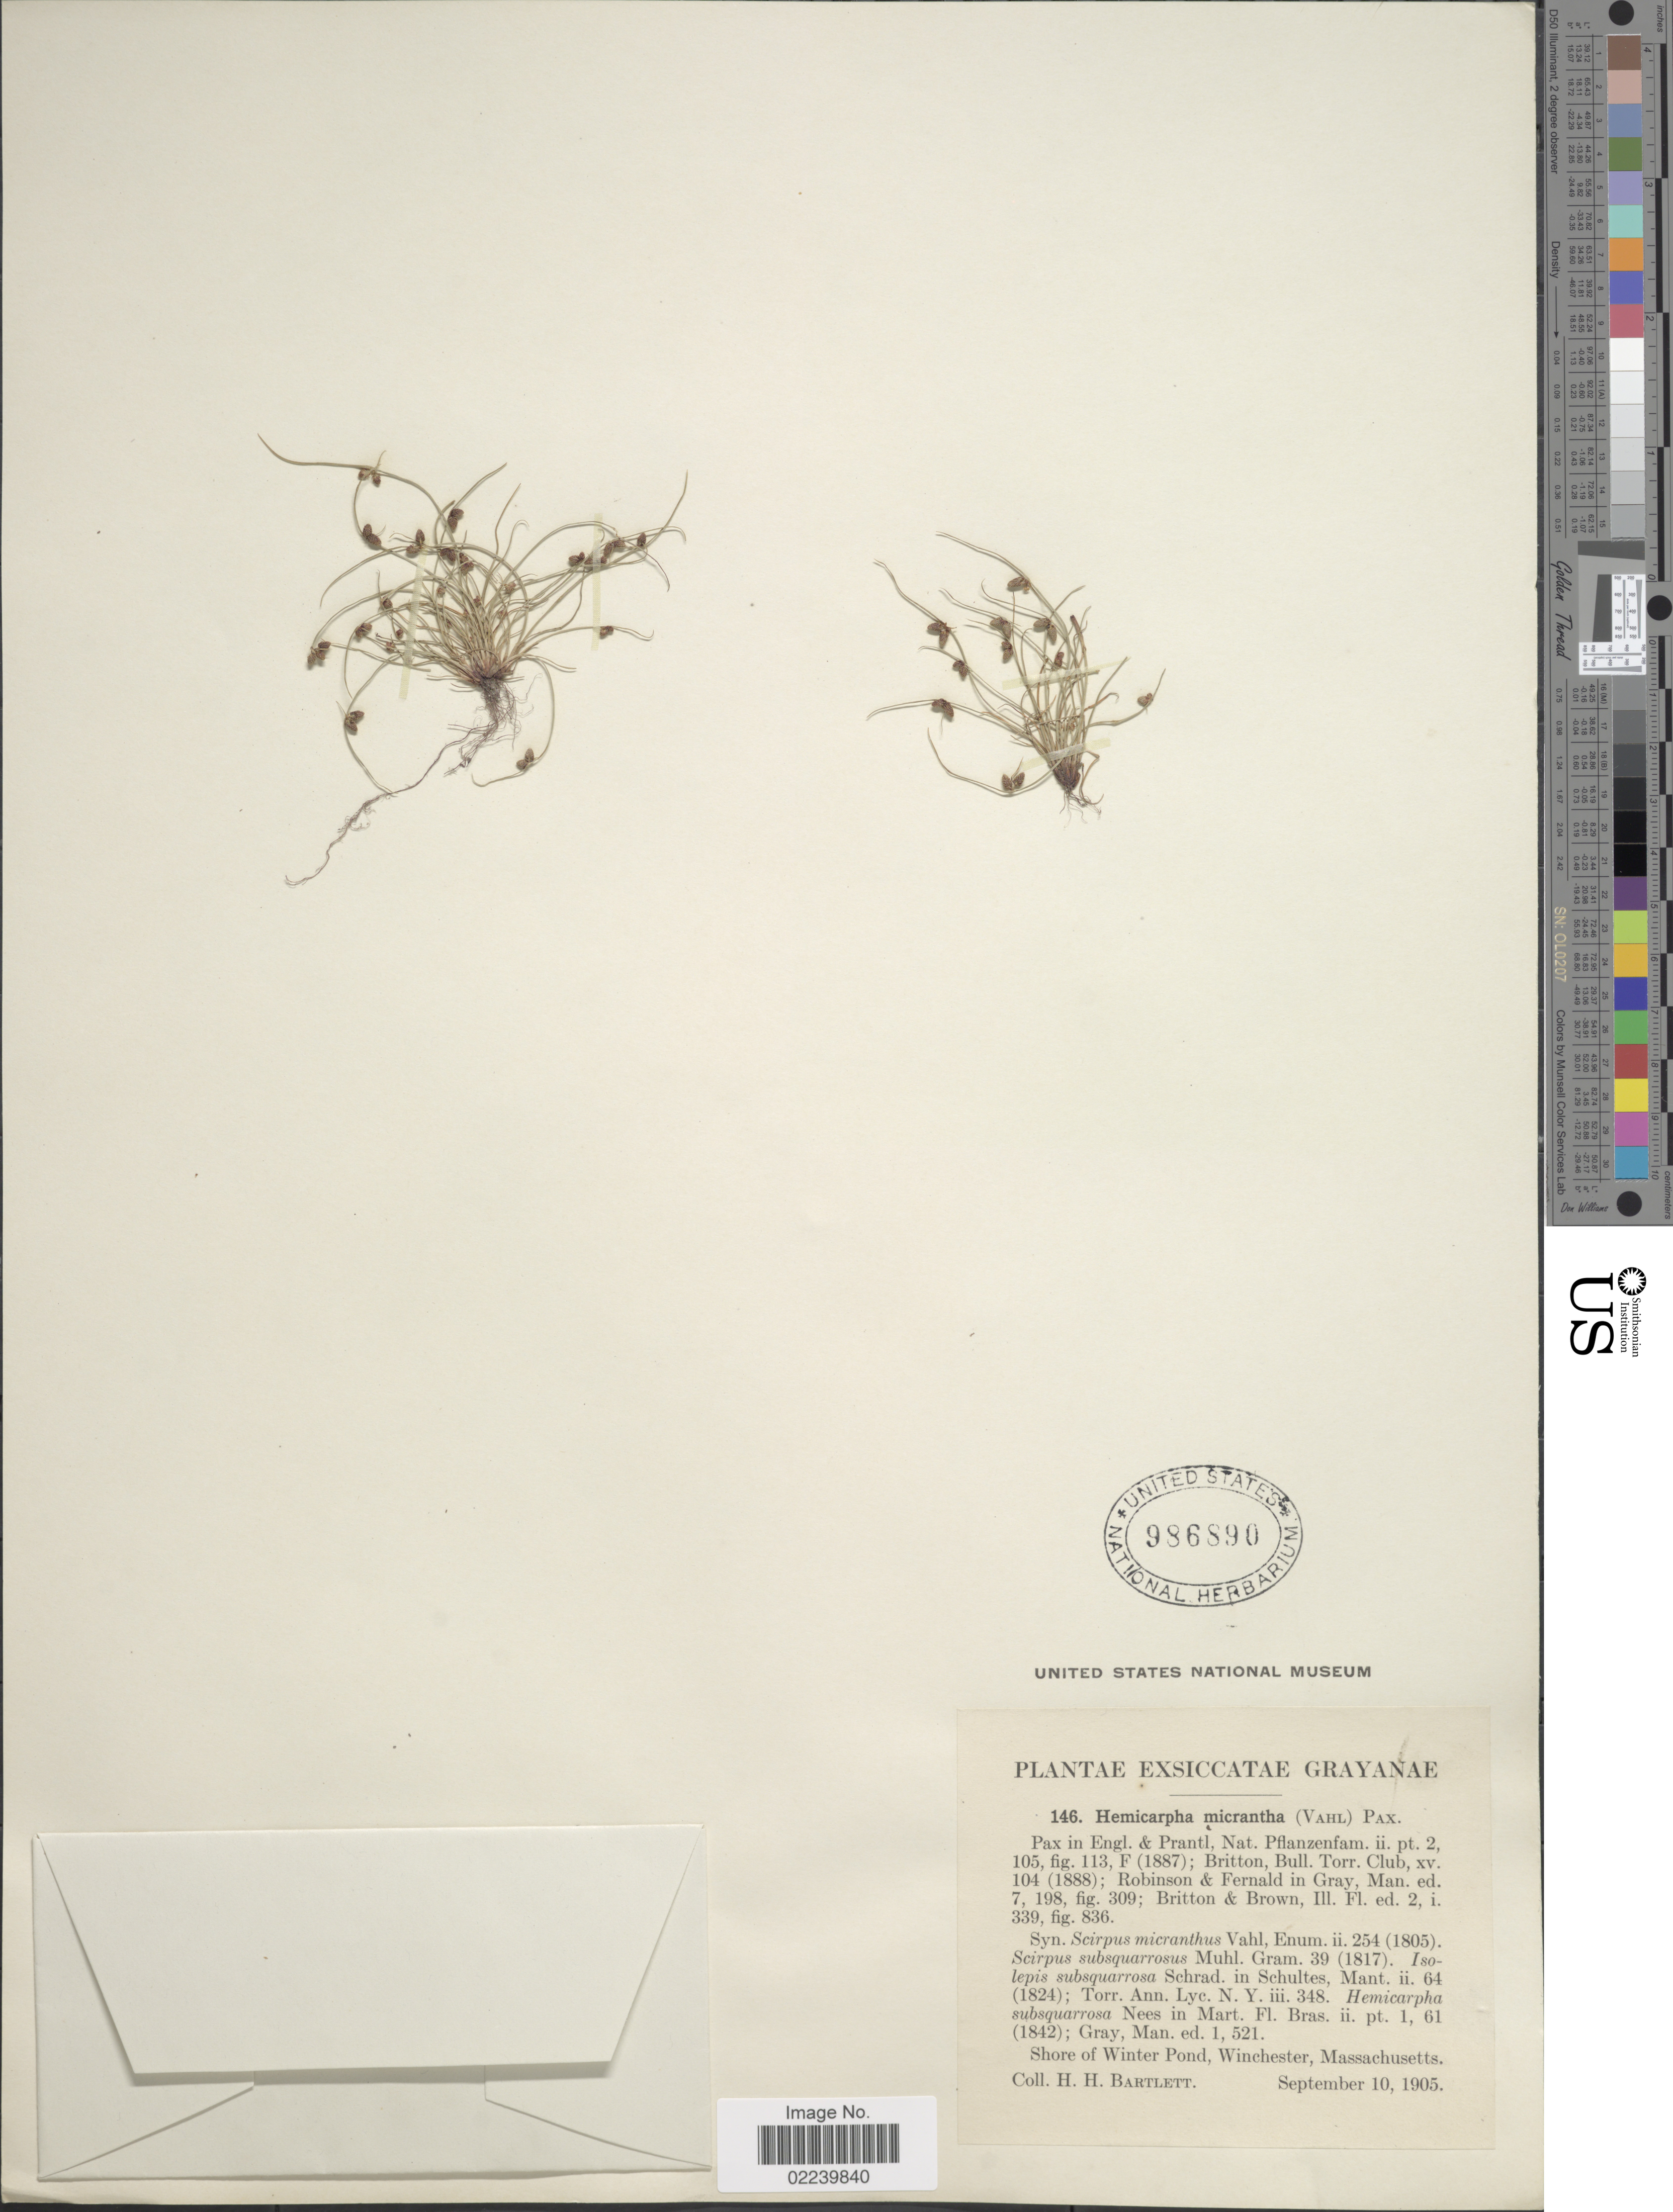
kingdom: Plantae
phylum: Tracheophyta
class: Liliopsida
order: Poales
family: Cyperaceae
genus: Cyperus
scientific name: Cyperus subsquarrosus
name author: (Muhl.) Bauters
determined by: Strong, M. T., (US), Smithsonian Institution - National Museum of Natural History (UNITED STATES)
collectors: H. H. Bartlett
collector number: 146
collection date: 1905-09-10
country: United States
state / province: Massachusetts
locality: Shore of Winter Pond, Winchester, Massachusetts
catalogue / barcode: US 986890